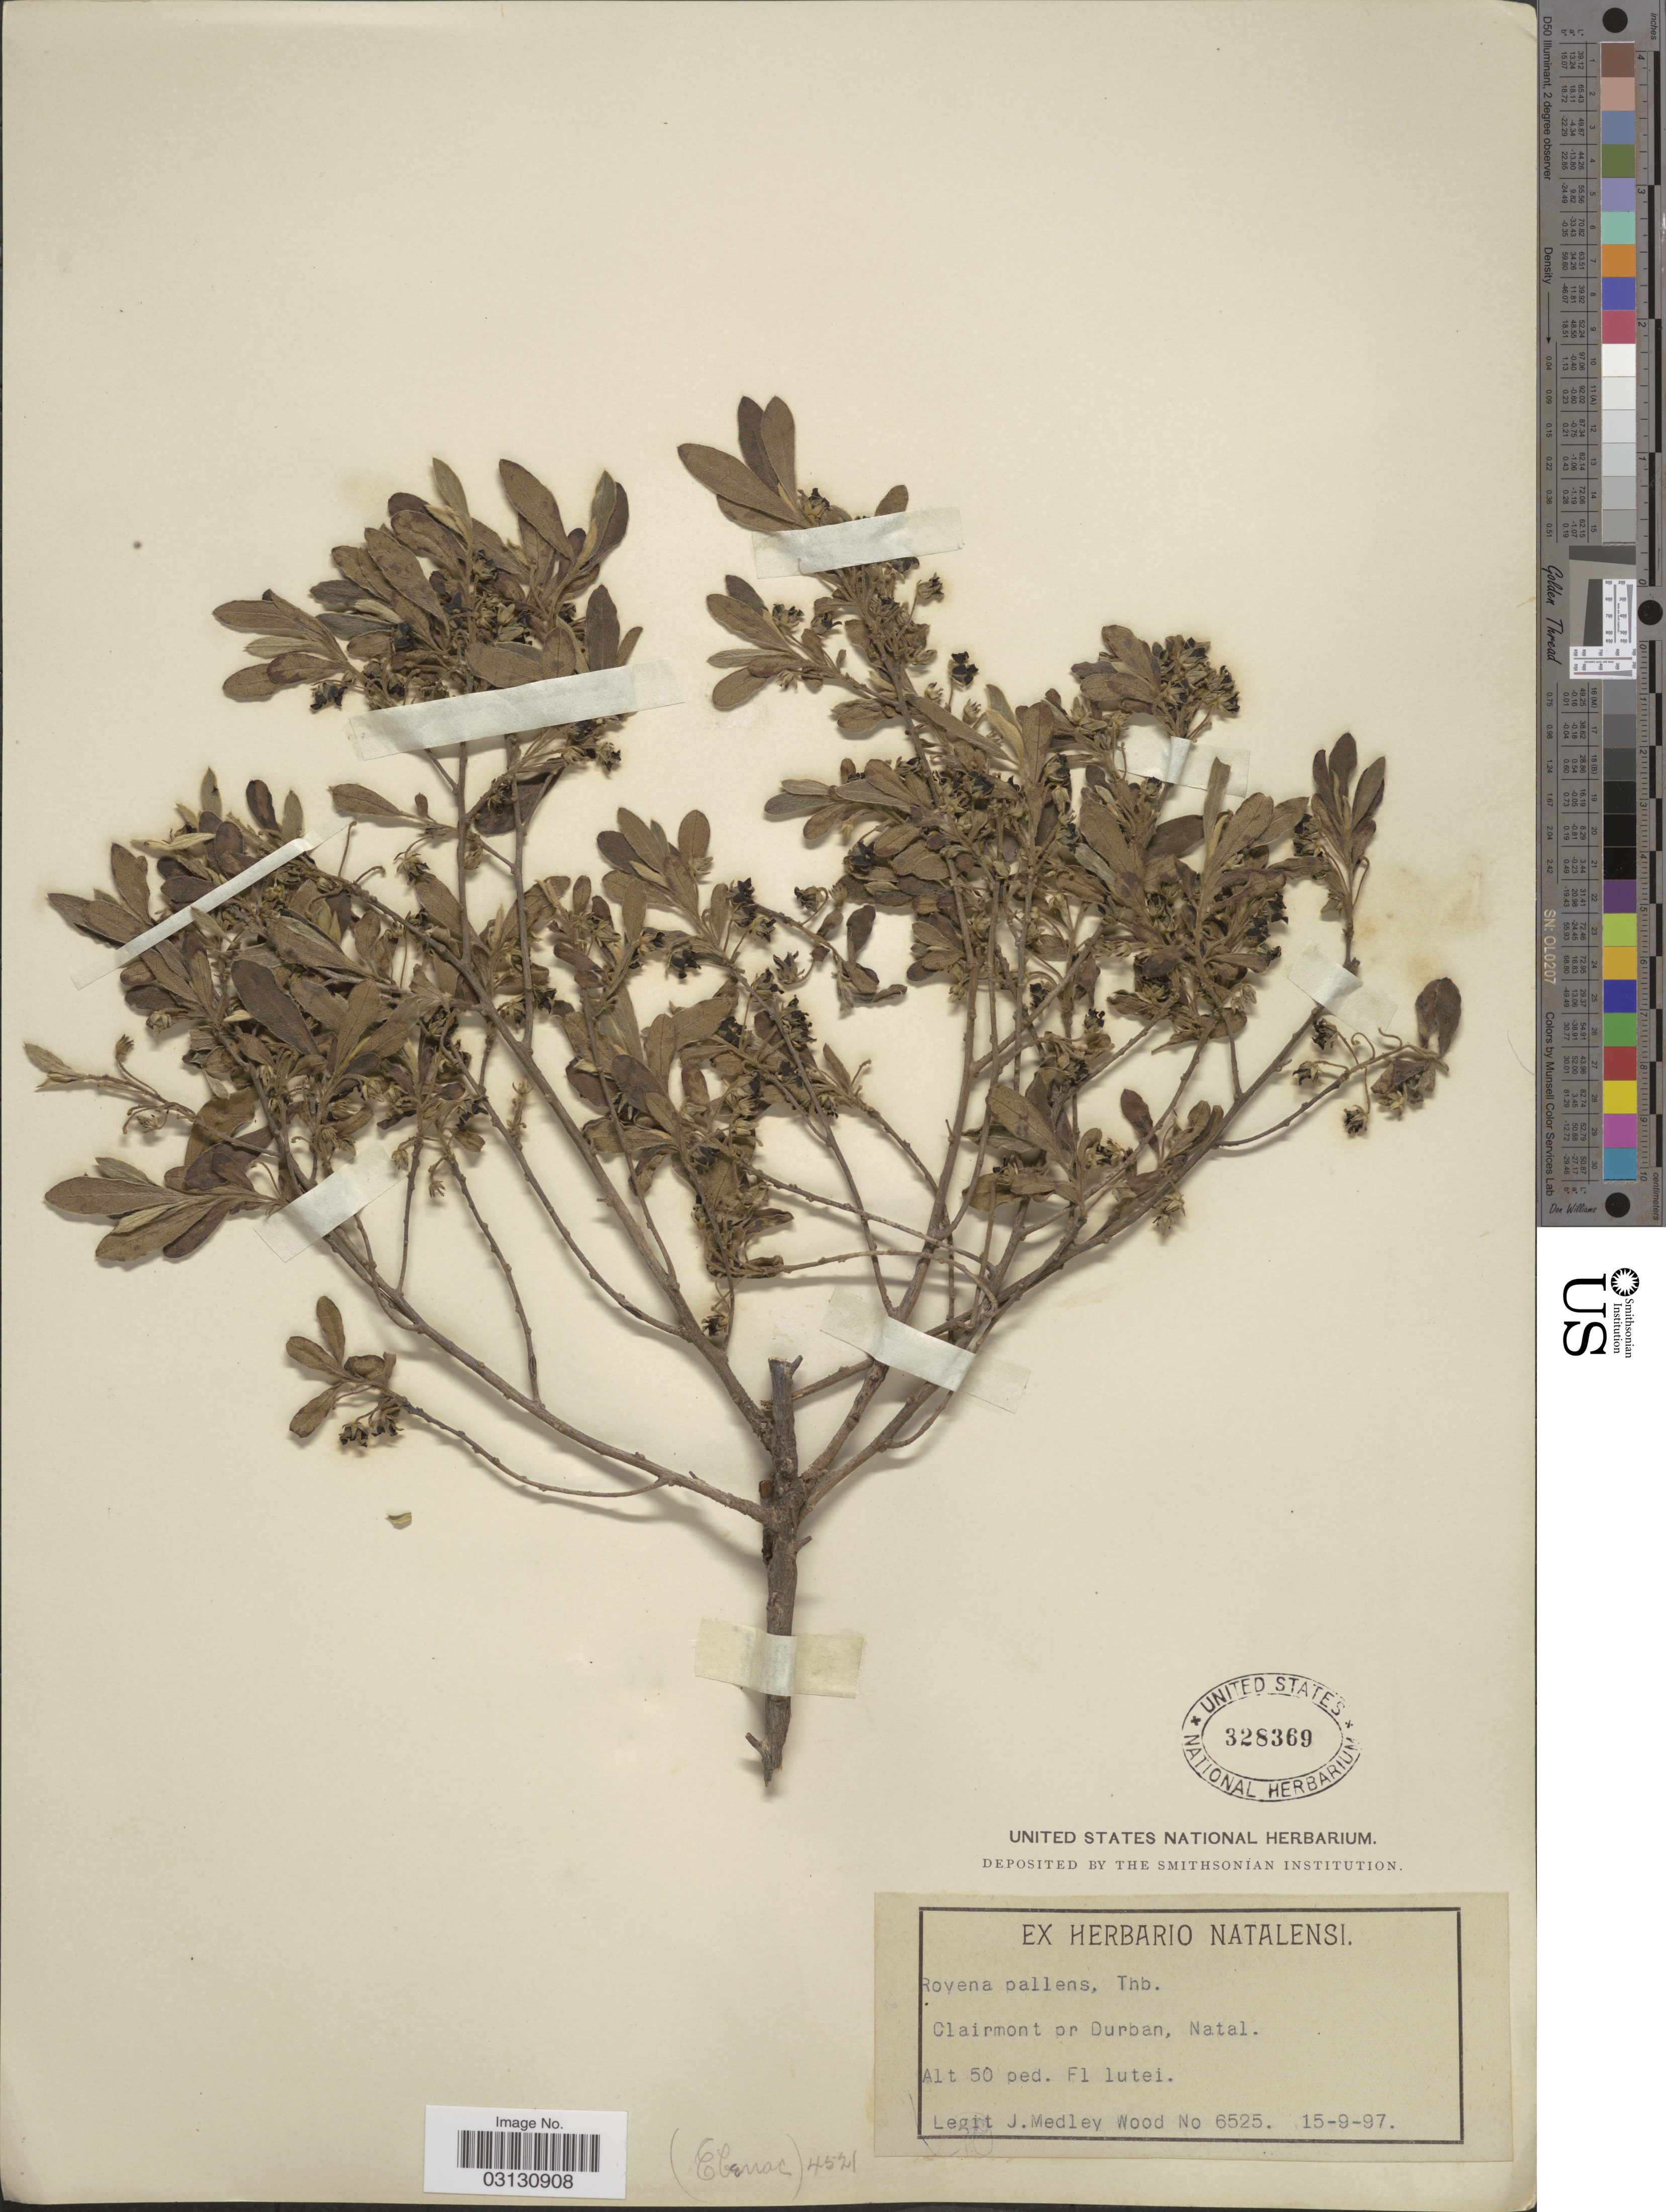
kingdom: Plantae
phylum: Tracheophyta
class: Magnoliopsida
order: Ericales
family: Ebenaceae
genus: Royena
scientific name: Royena pallens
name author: Thunb.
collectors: J. Medley Wood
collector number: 6525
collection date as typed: Transcribed d/m/y: 15/9/97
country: South Africa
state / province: KwaZulu-Natal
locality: Clairmont pr Durban, Natal.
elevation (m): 15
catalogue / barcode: US 328369